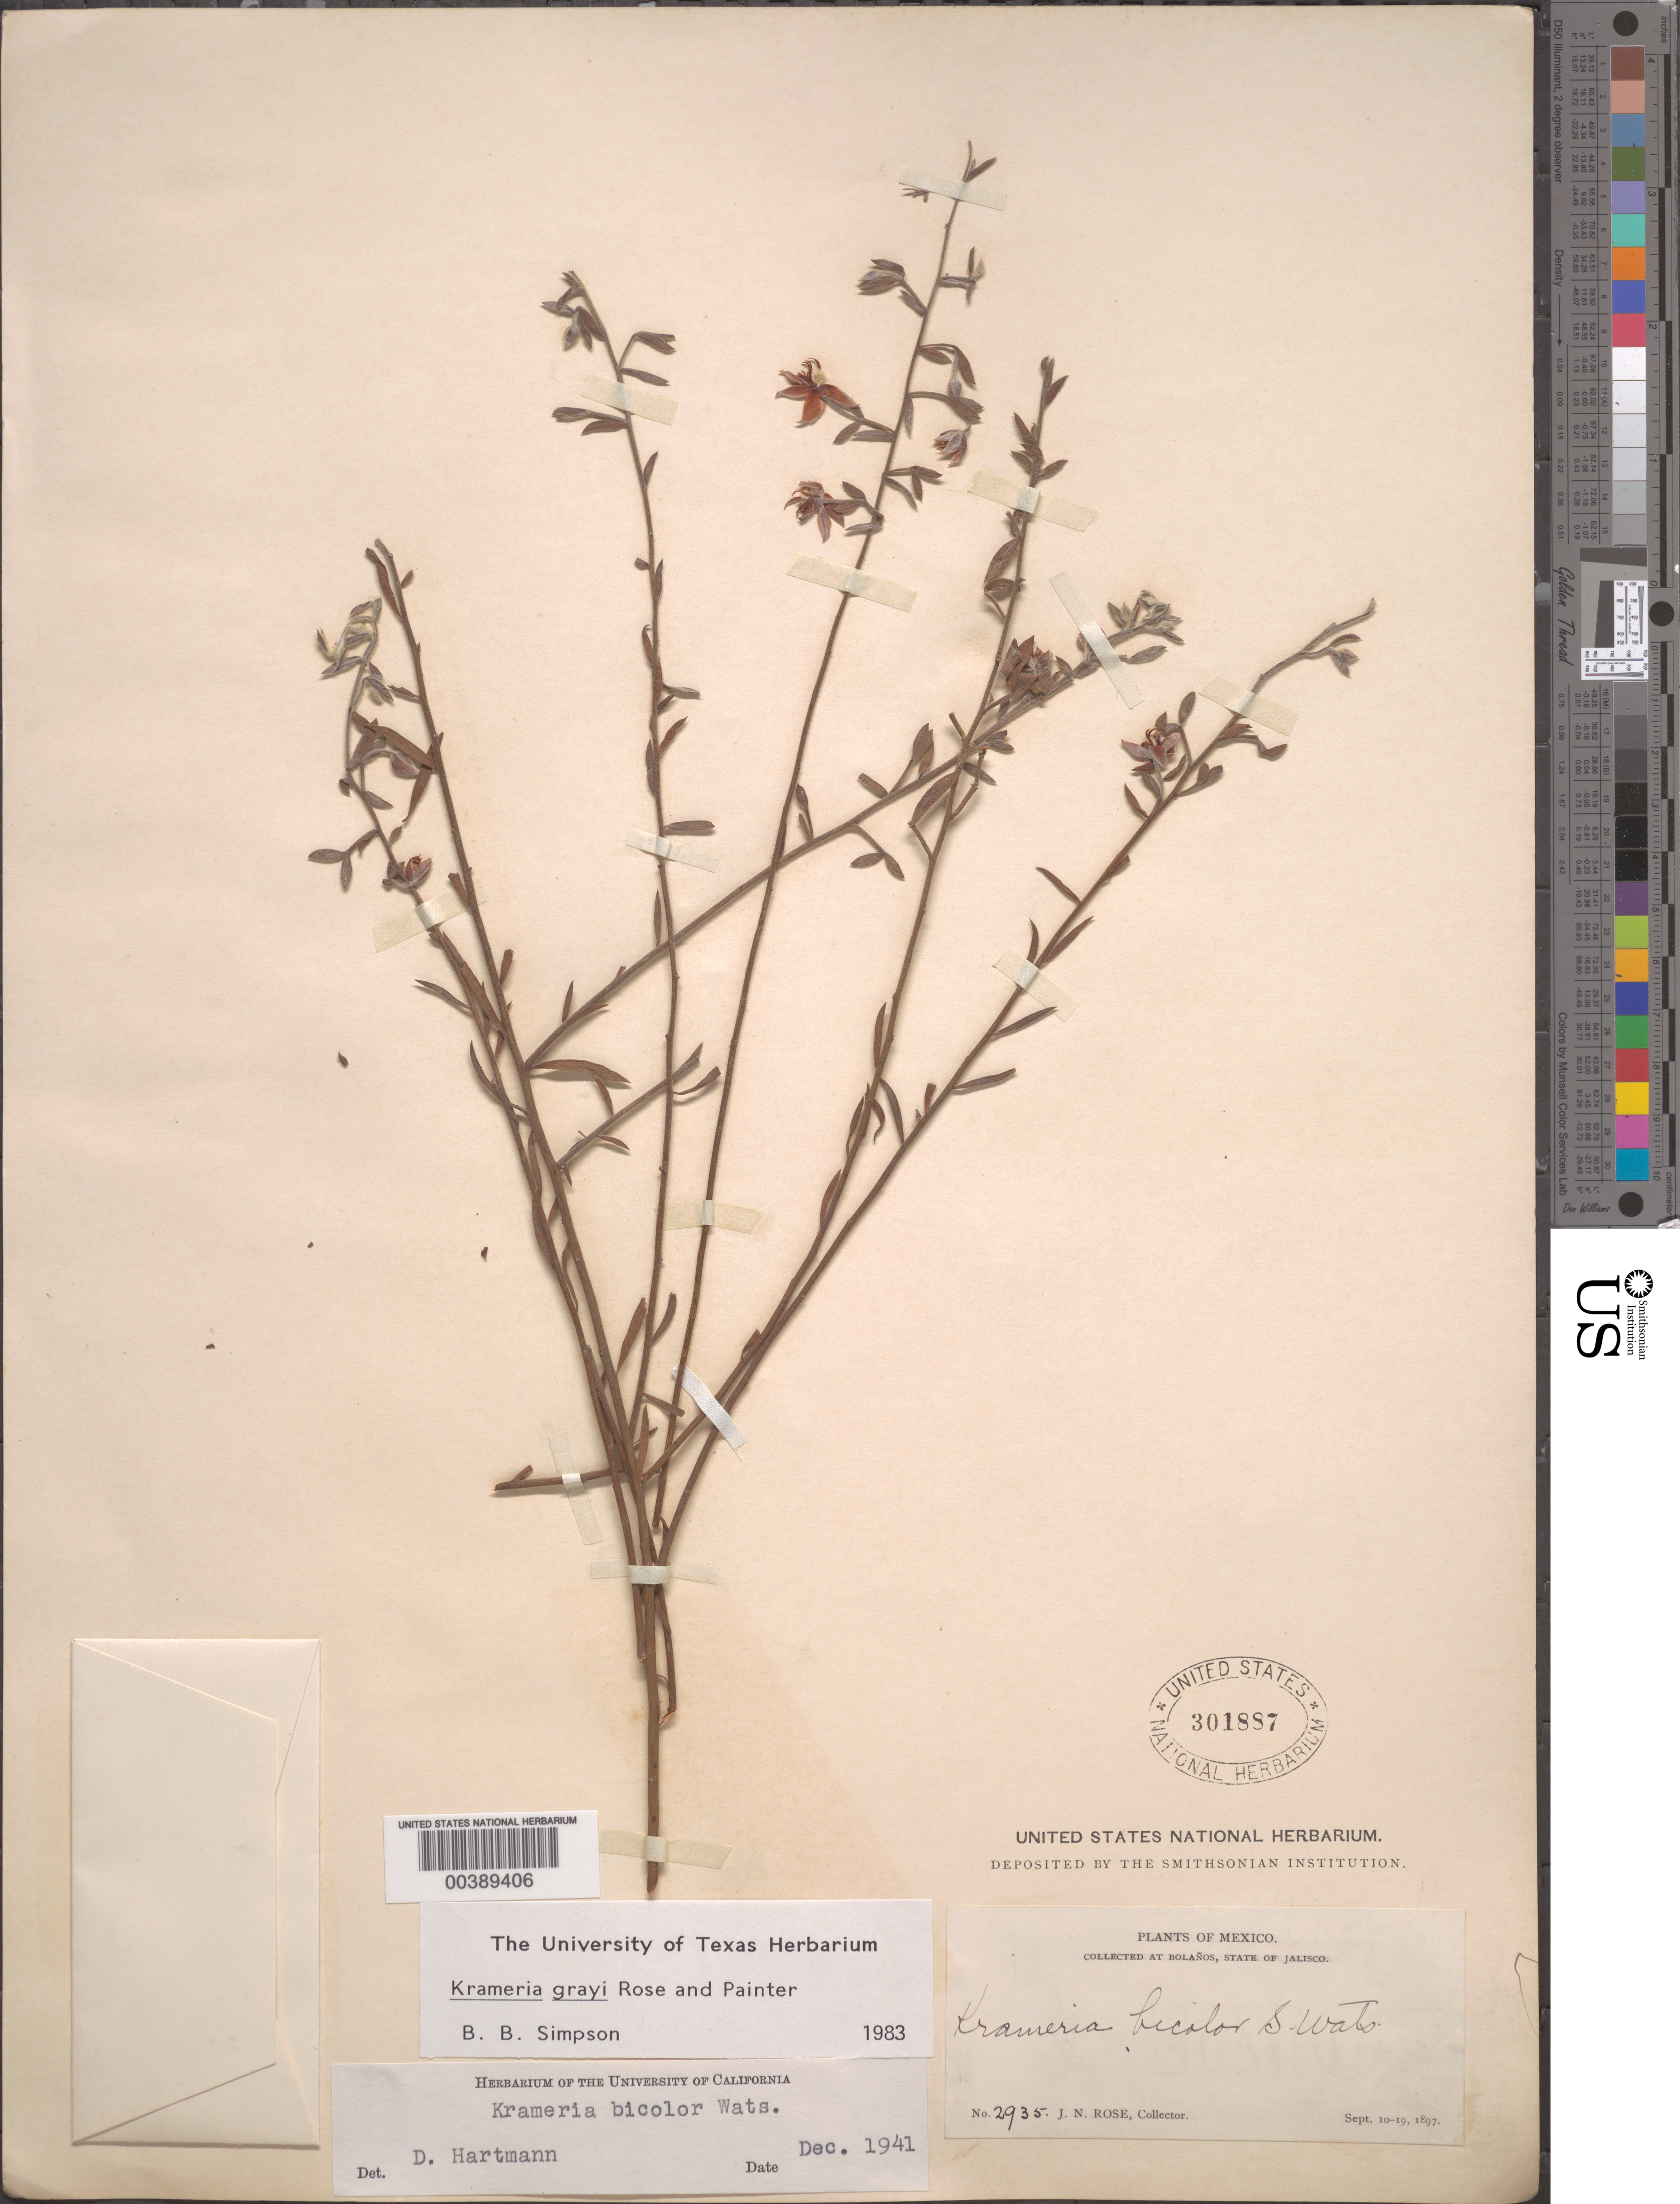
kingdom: Plantae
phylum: Tracheophyta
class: Magnoliopsida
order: Zygophyllales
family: Krameriaceae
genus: Krameria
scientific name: Krameria grayi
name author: Rose & J.H. Painter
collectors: J. N. Rose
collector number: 2935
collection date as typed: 10 Sep 1897 to 19 Sep 1897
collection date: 1897-09-10/1897-09-19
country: Mexico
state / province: Jalisco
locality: At Bolaños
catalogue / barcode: US 301887